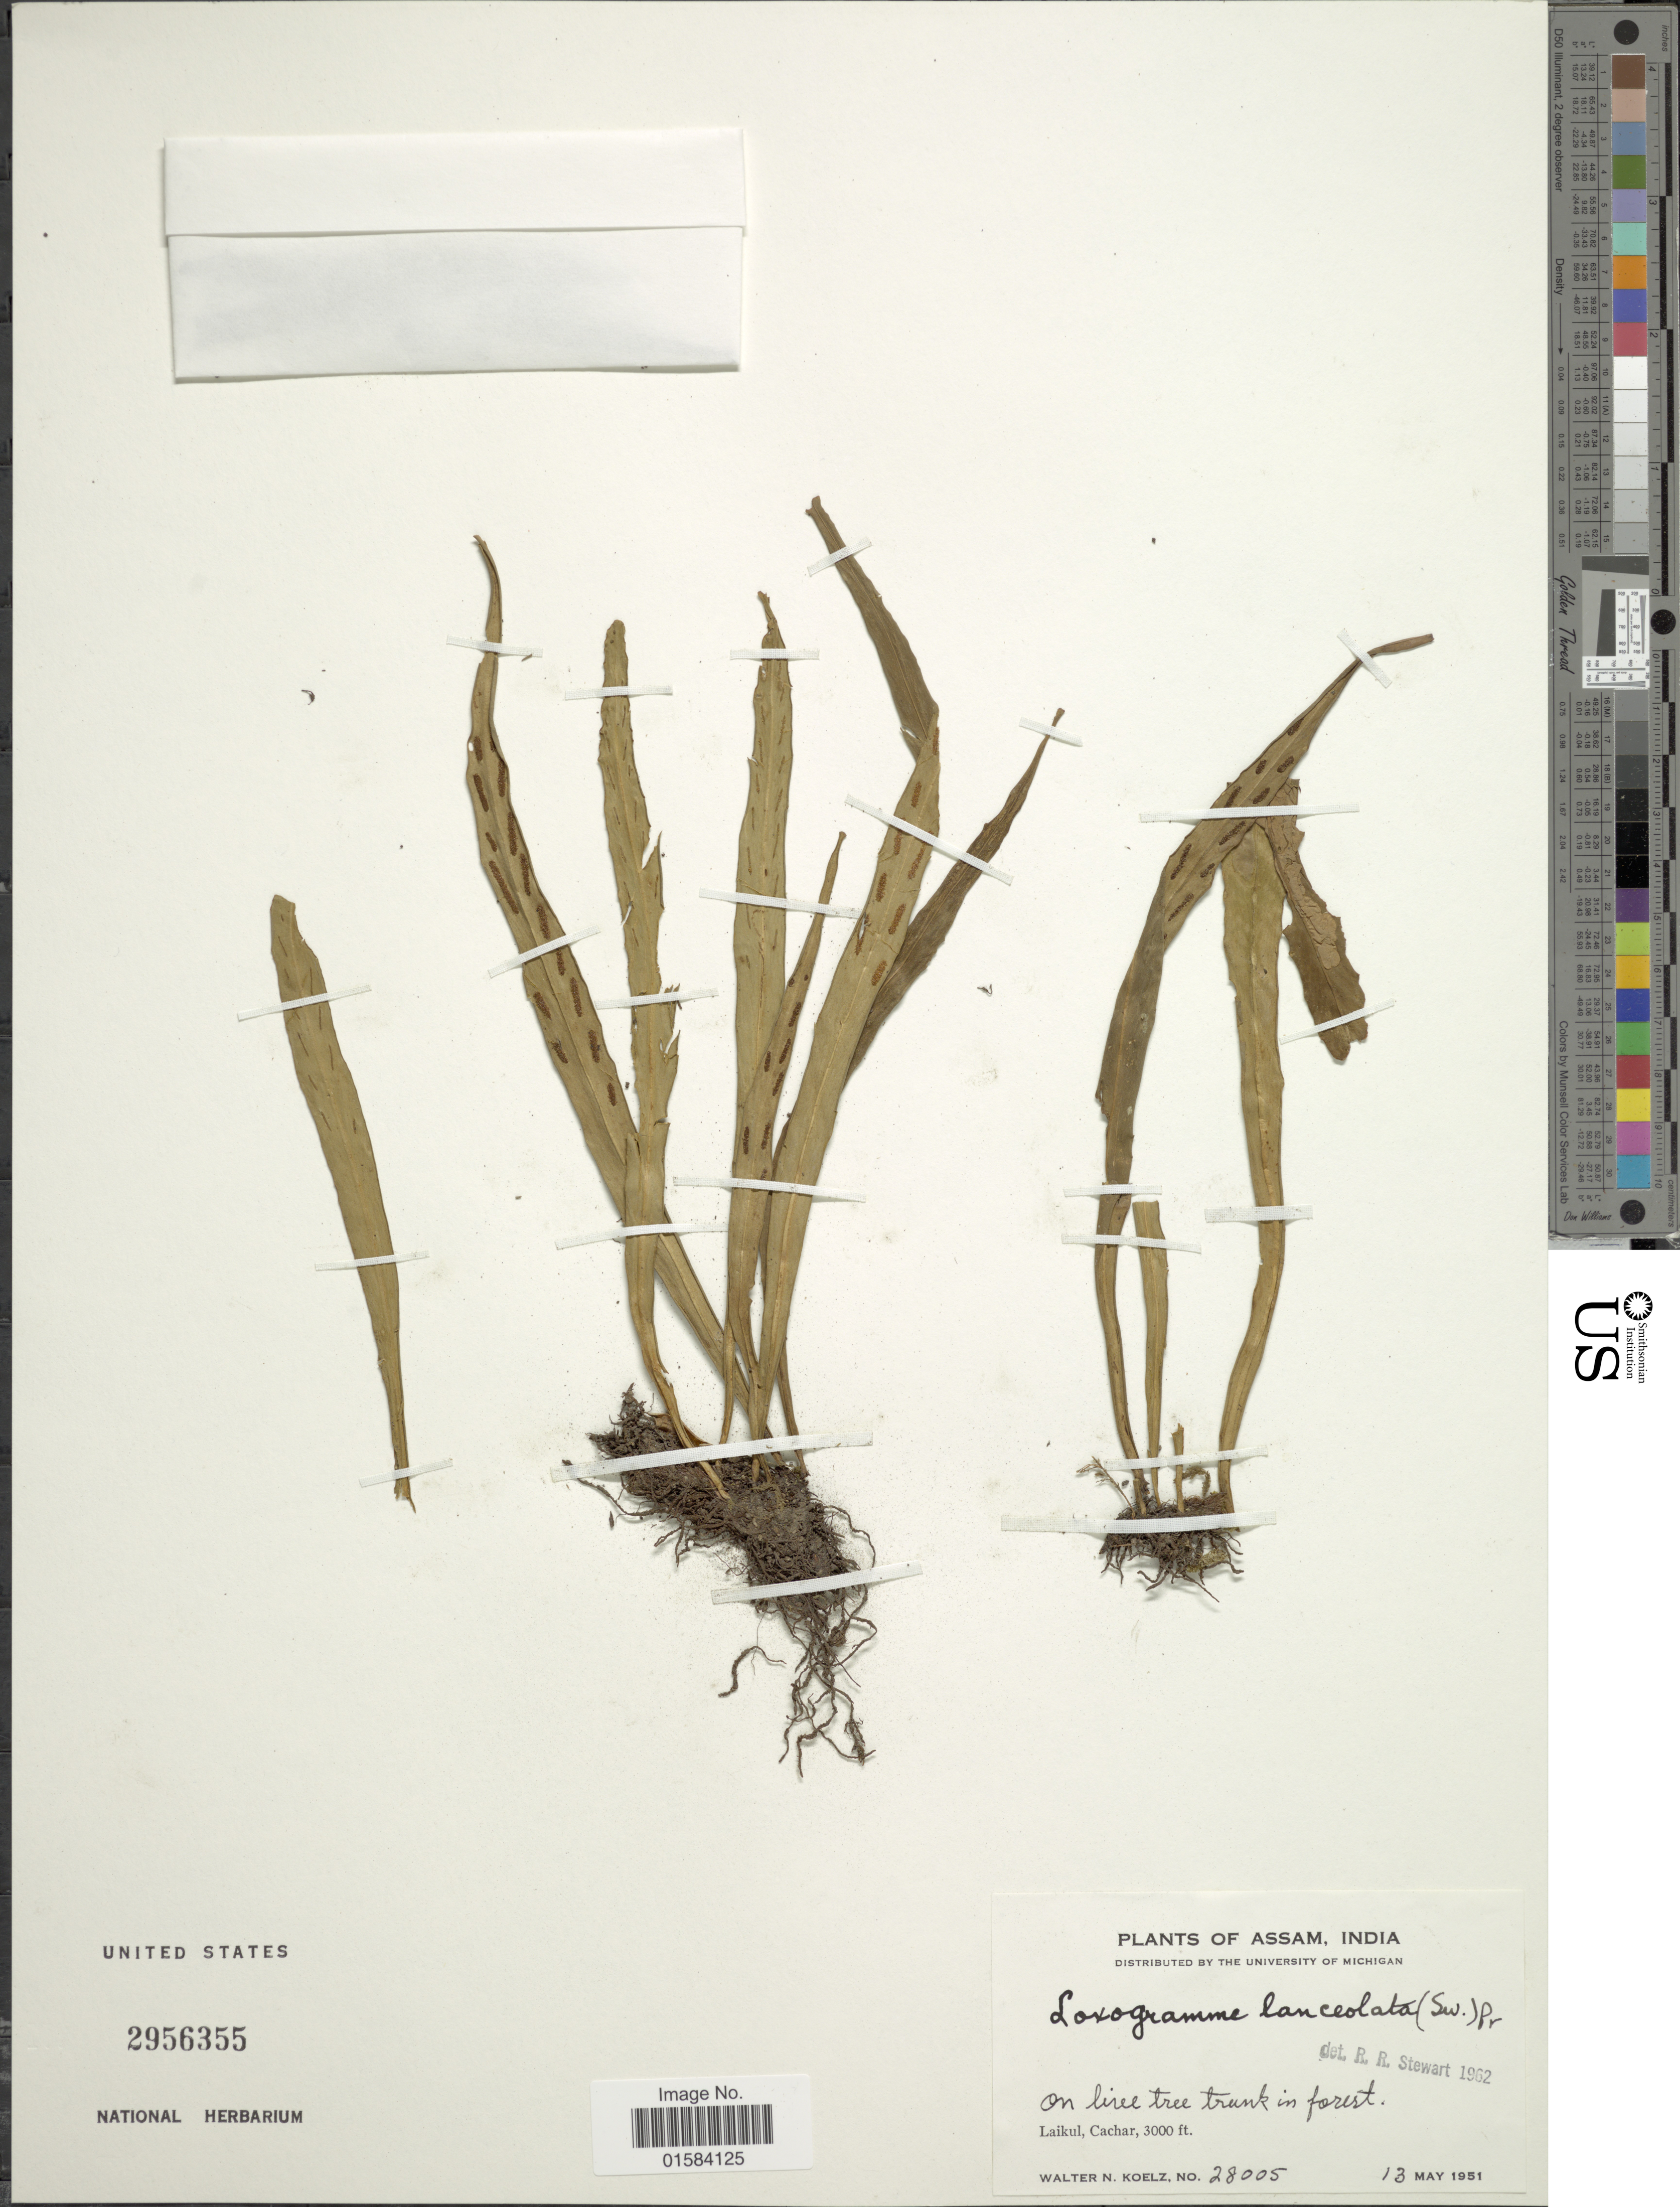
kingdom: Plantae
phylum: Tracheophyta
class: Polypodiopsida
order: Polypodiales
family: Polypodiaceae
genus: Loxogramme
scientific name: Loxogramme lanceolata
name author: (Sw.) C. Presl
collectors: W. N. Koelz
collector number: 28005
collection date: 1951-05-13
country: India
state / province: Assam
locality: Laikul, Cachar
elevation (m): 914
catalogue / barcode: US 2956355